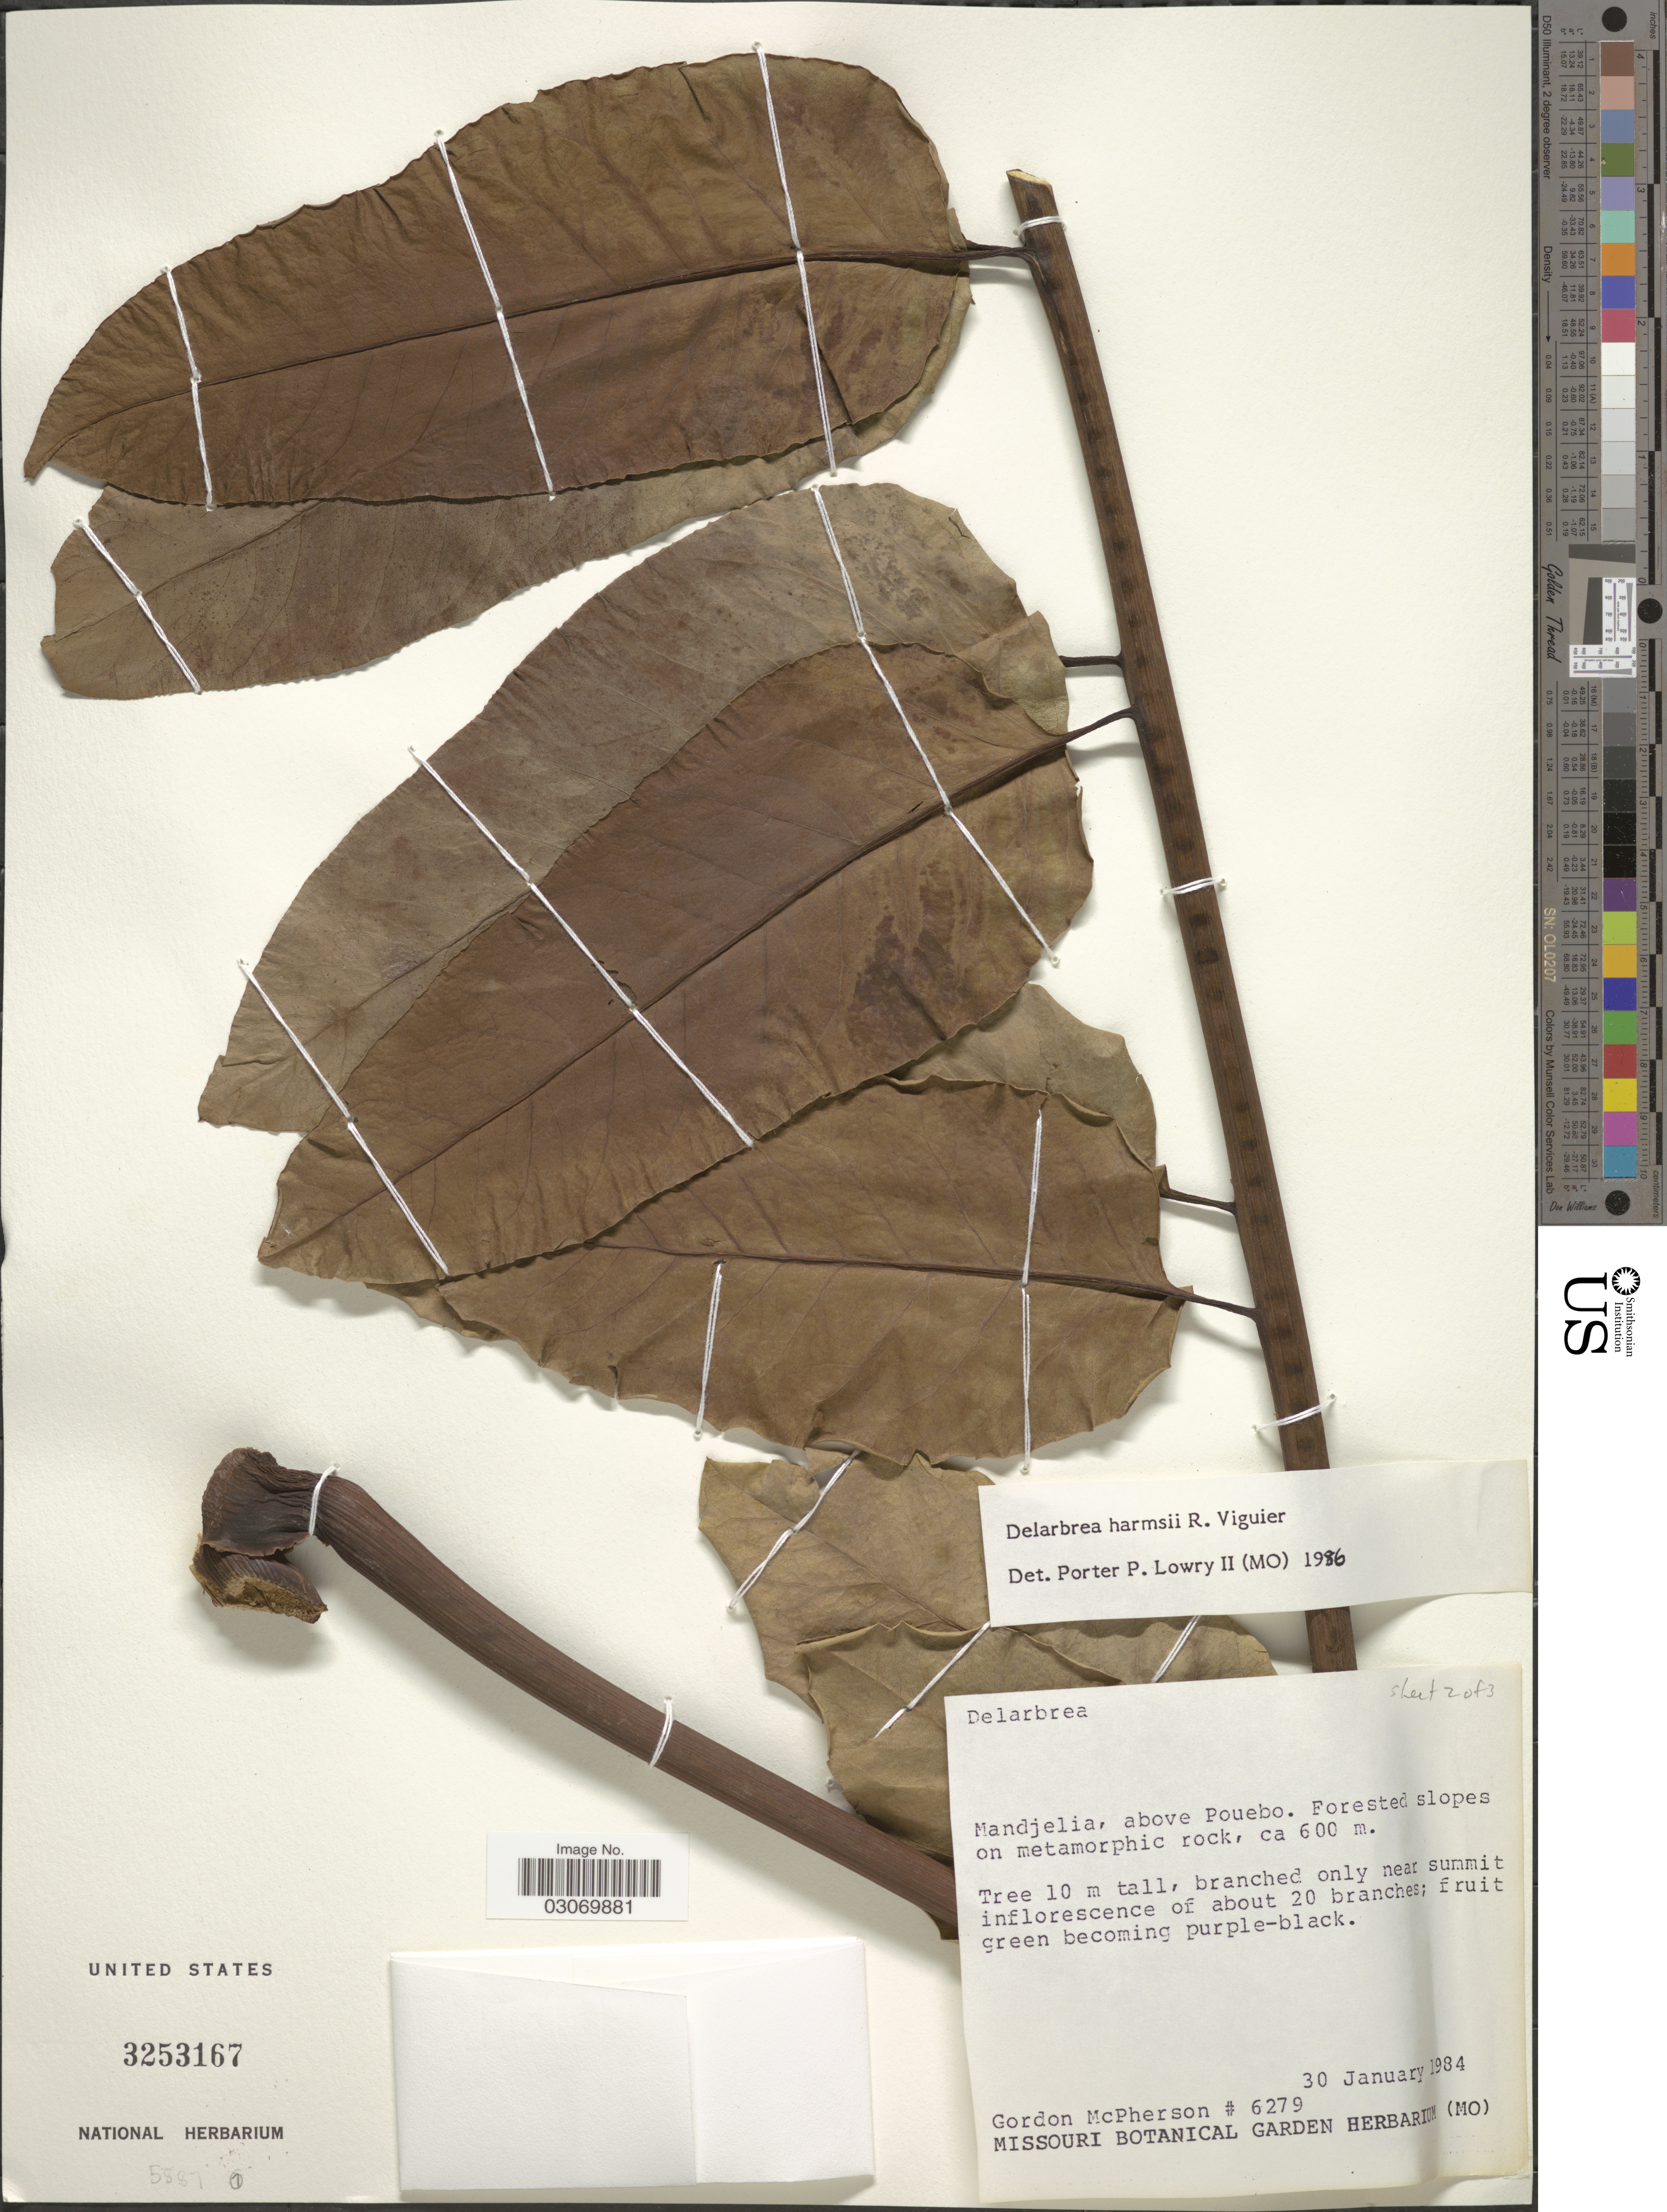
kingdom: Plantae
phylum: Tracheophyta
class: Magnoliopsida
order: Apiales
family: Myodocarpaceae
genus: Delarbrea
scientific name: Delarbrea harmsii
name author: R. Vig.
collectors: G. D. McPherson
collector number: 6279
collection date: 1984-01-30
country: New Caledonia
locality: Mandjelia, above Pouebo, Forested slopes on metamorphic rock.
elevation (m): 600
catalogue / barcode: US 3253167